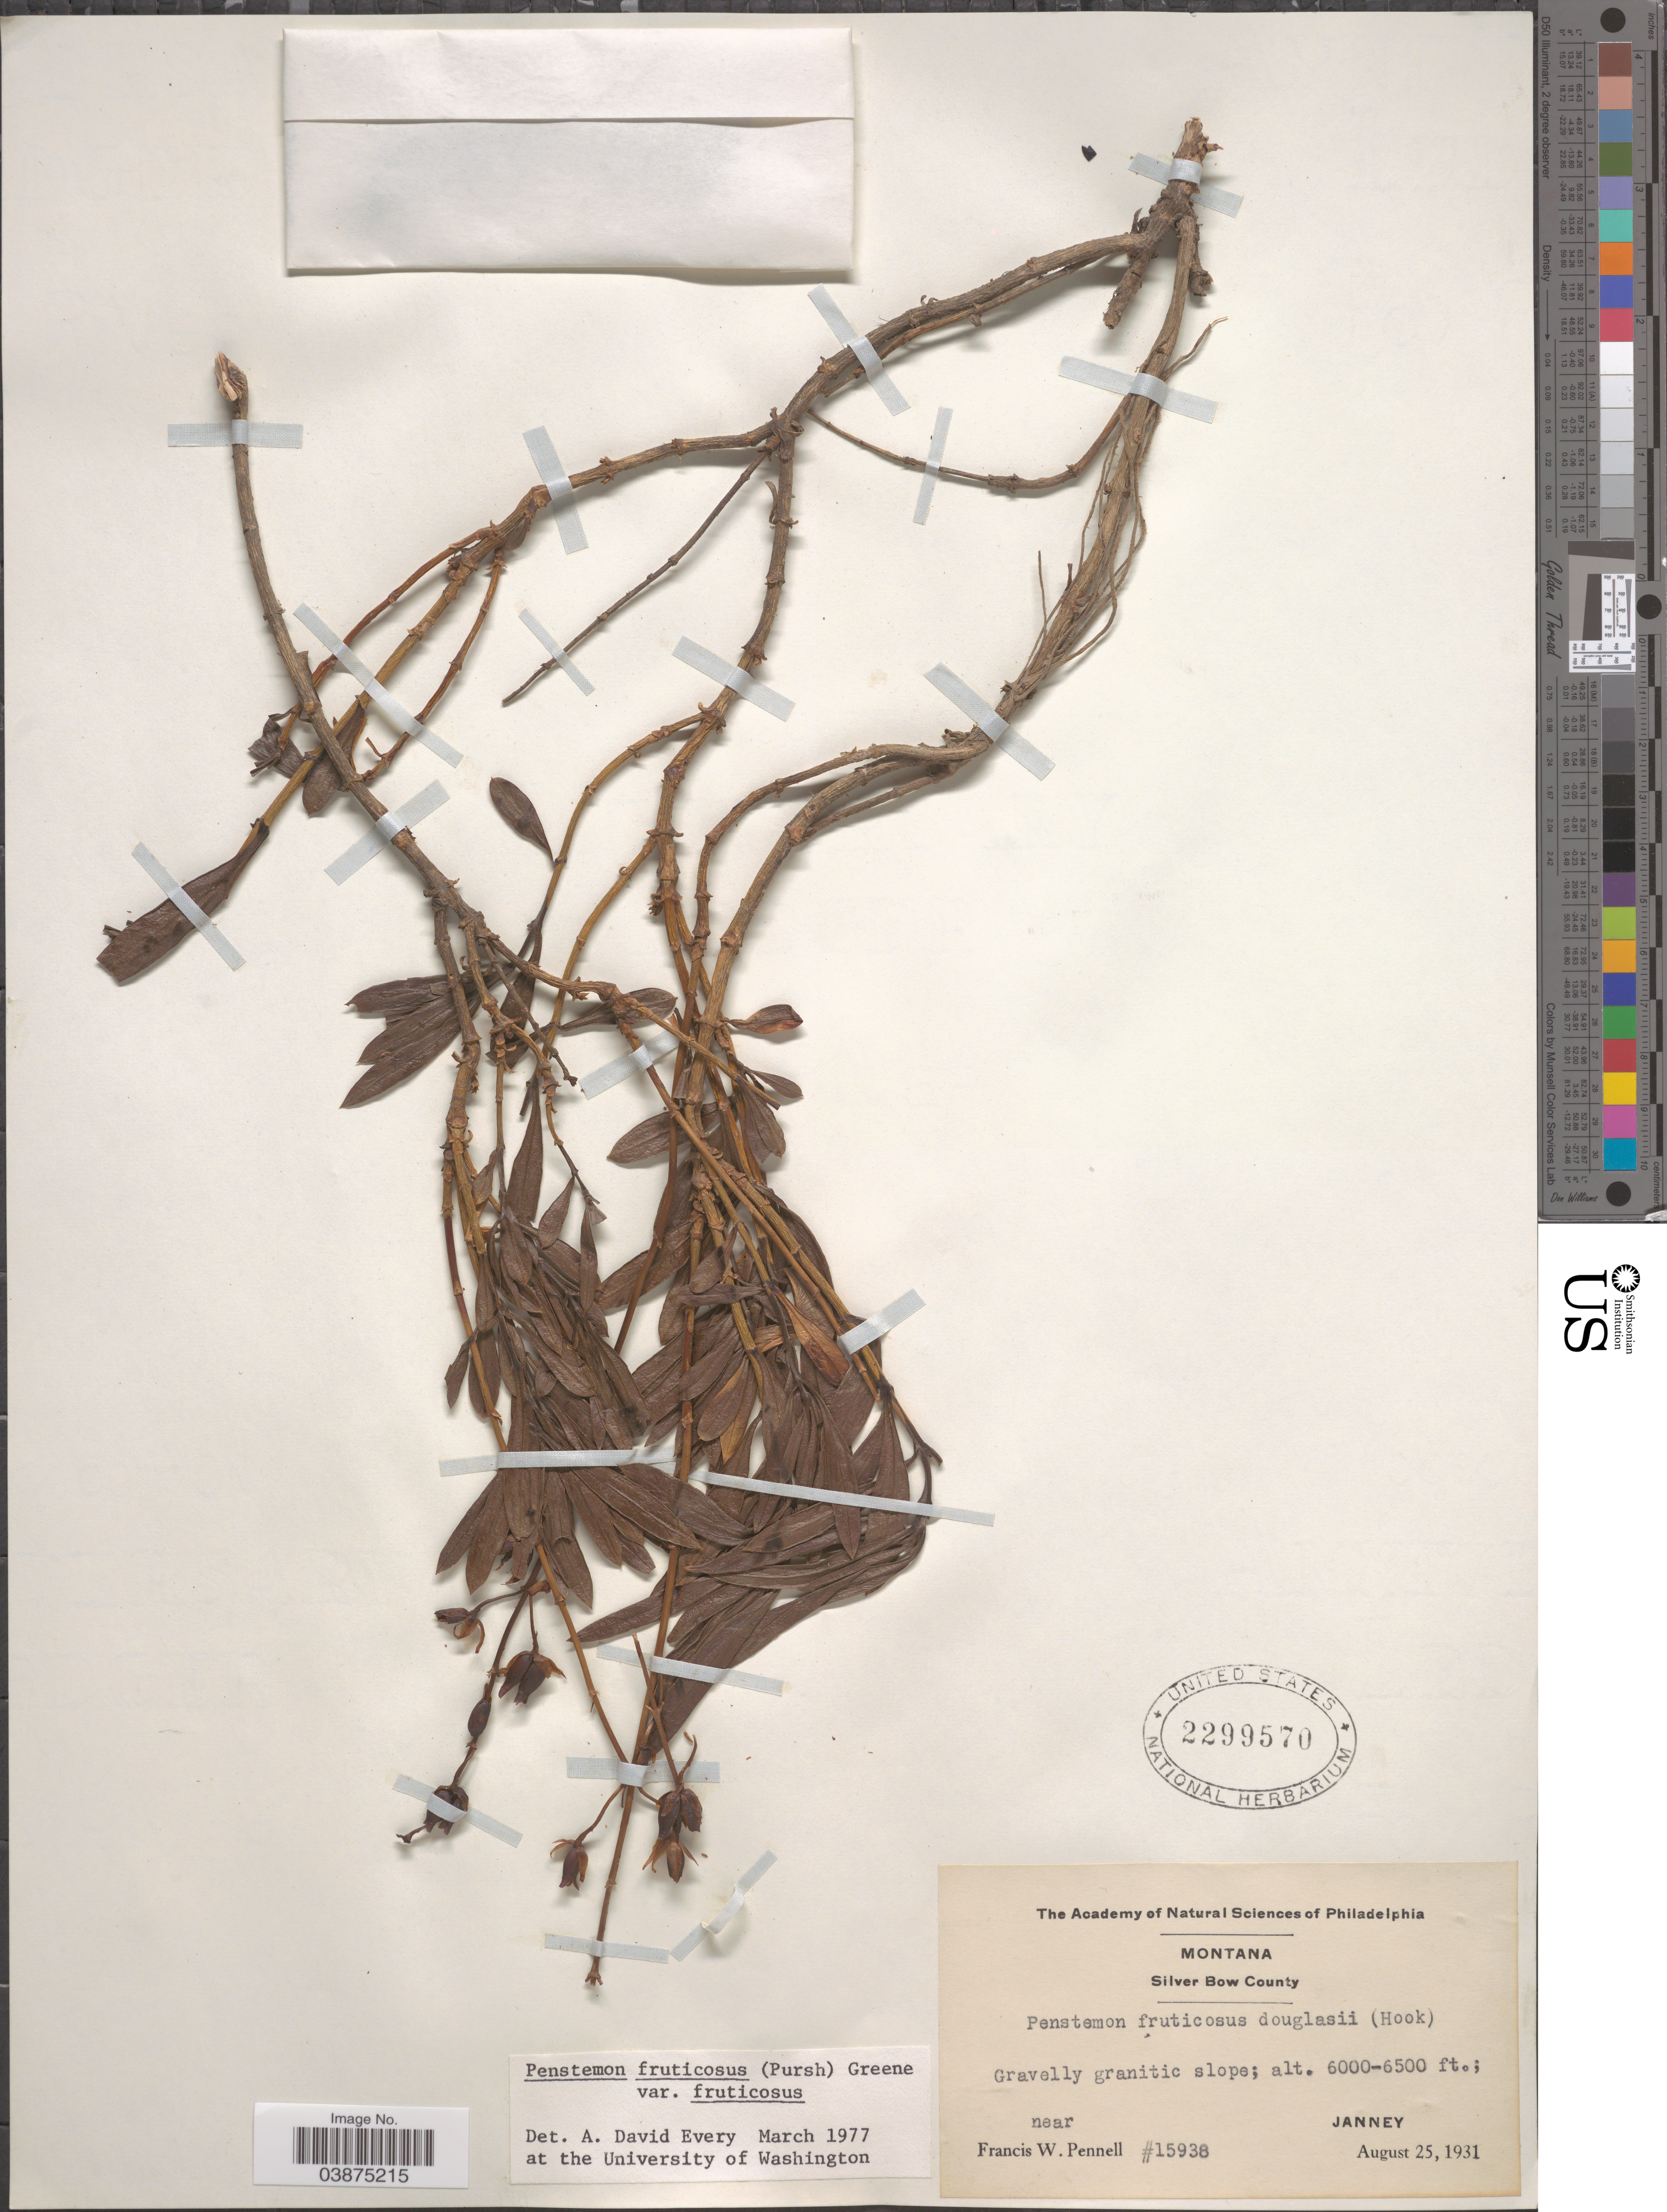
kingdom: Plantae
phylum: Tracheophyta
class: Magnoliopsida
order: Lamiales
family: Plantaginaceae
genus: Penstemon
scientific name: Penstemon fruticosus var. fruticosus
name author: (Pursh) Greene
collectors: F. W. Pennell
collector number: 15938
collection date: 1931-08-25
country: United States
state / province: Montana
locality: Silver Bow County. Near Janney.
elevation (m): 1829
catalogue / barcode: US 2299570